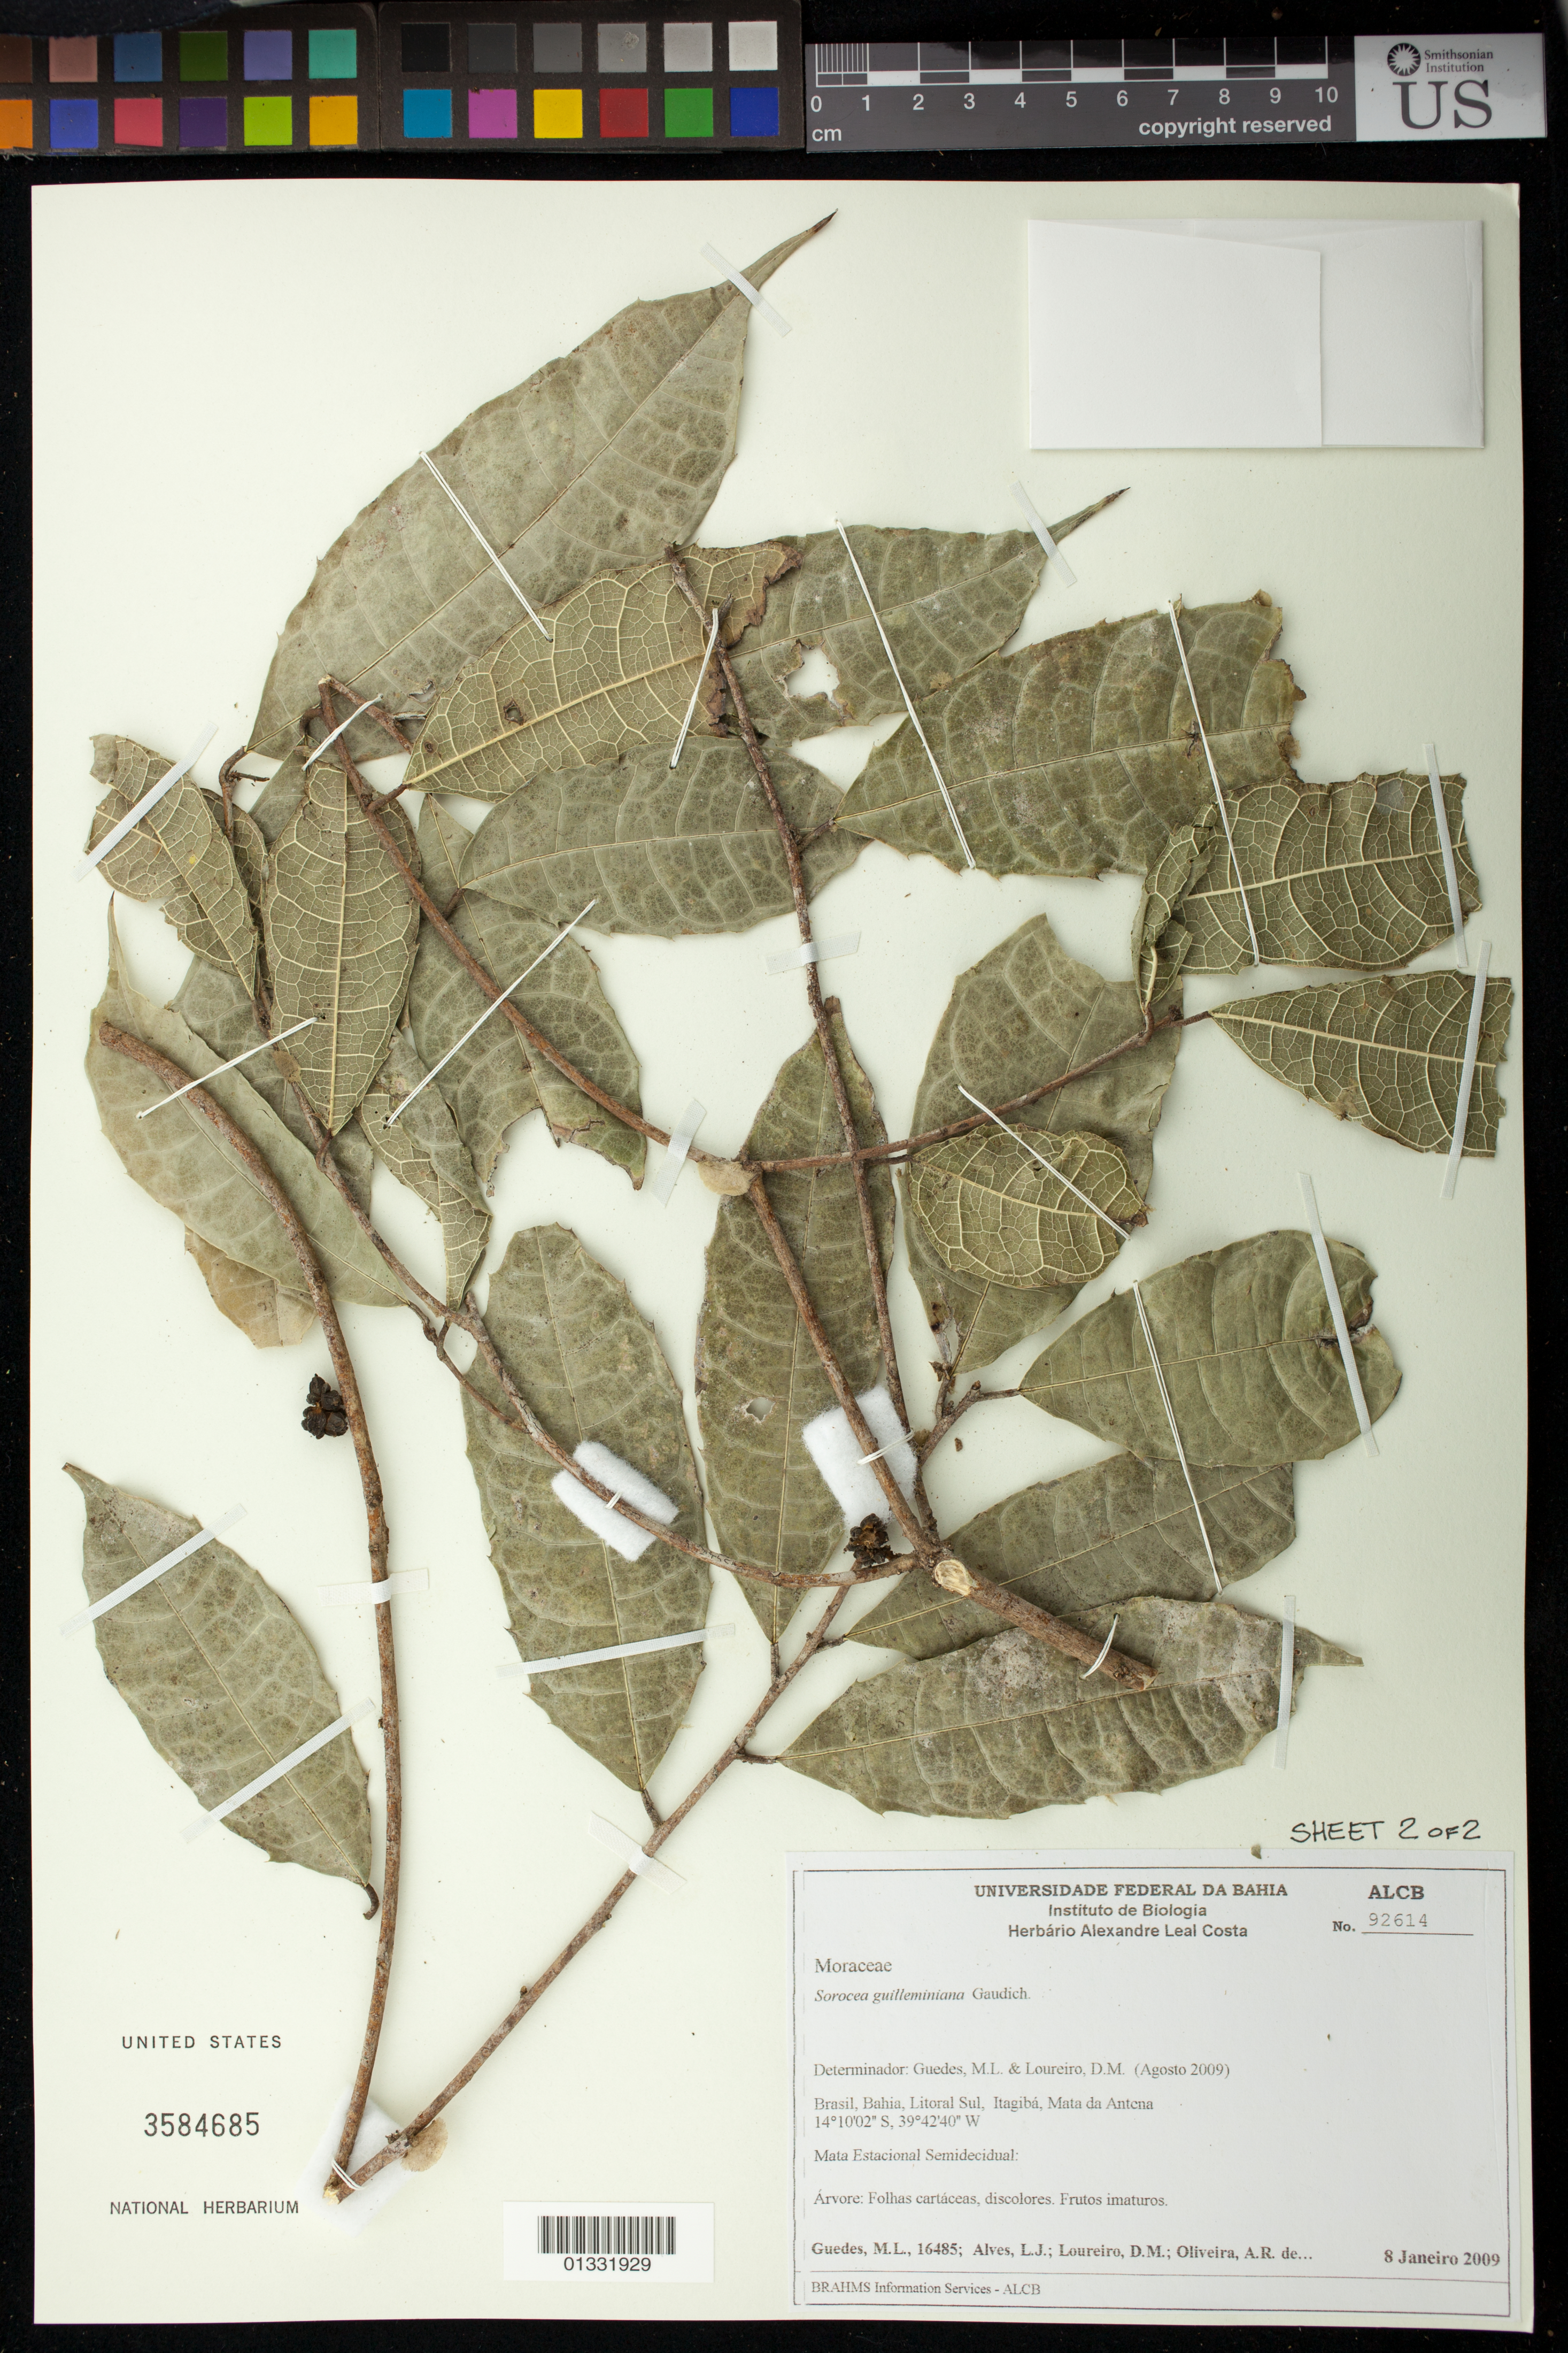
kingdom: Plantae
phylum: Tracheophyta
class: Magnoliopsida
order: Rosales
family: Moraceae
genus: Sorocea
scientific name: Sorocea guilleminiana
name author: Gaudich.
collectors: M. L. Guedes, T. Alves, D. Loureiro & A. R. Oliveira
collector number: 16485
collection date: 2009-01-08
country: Brazil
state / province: Bahia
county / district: Itagibá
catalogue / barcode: US 3584685